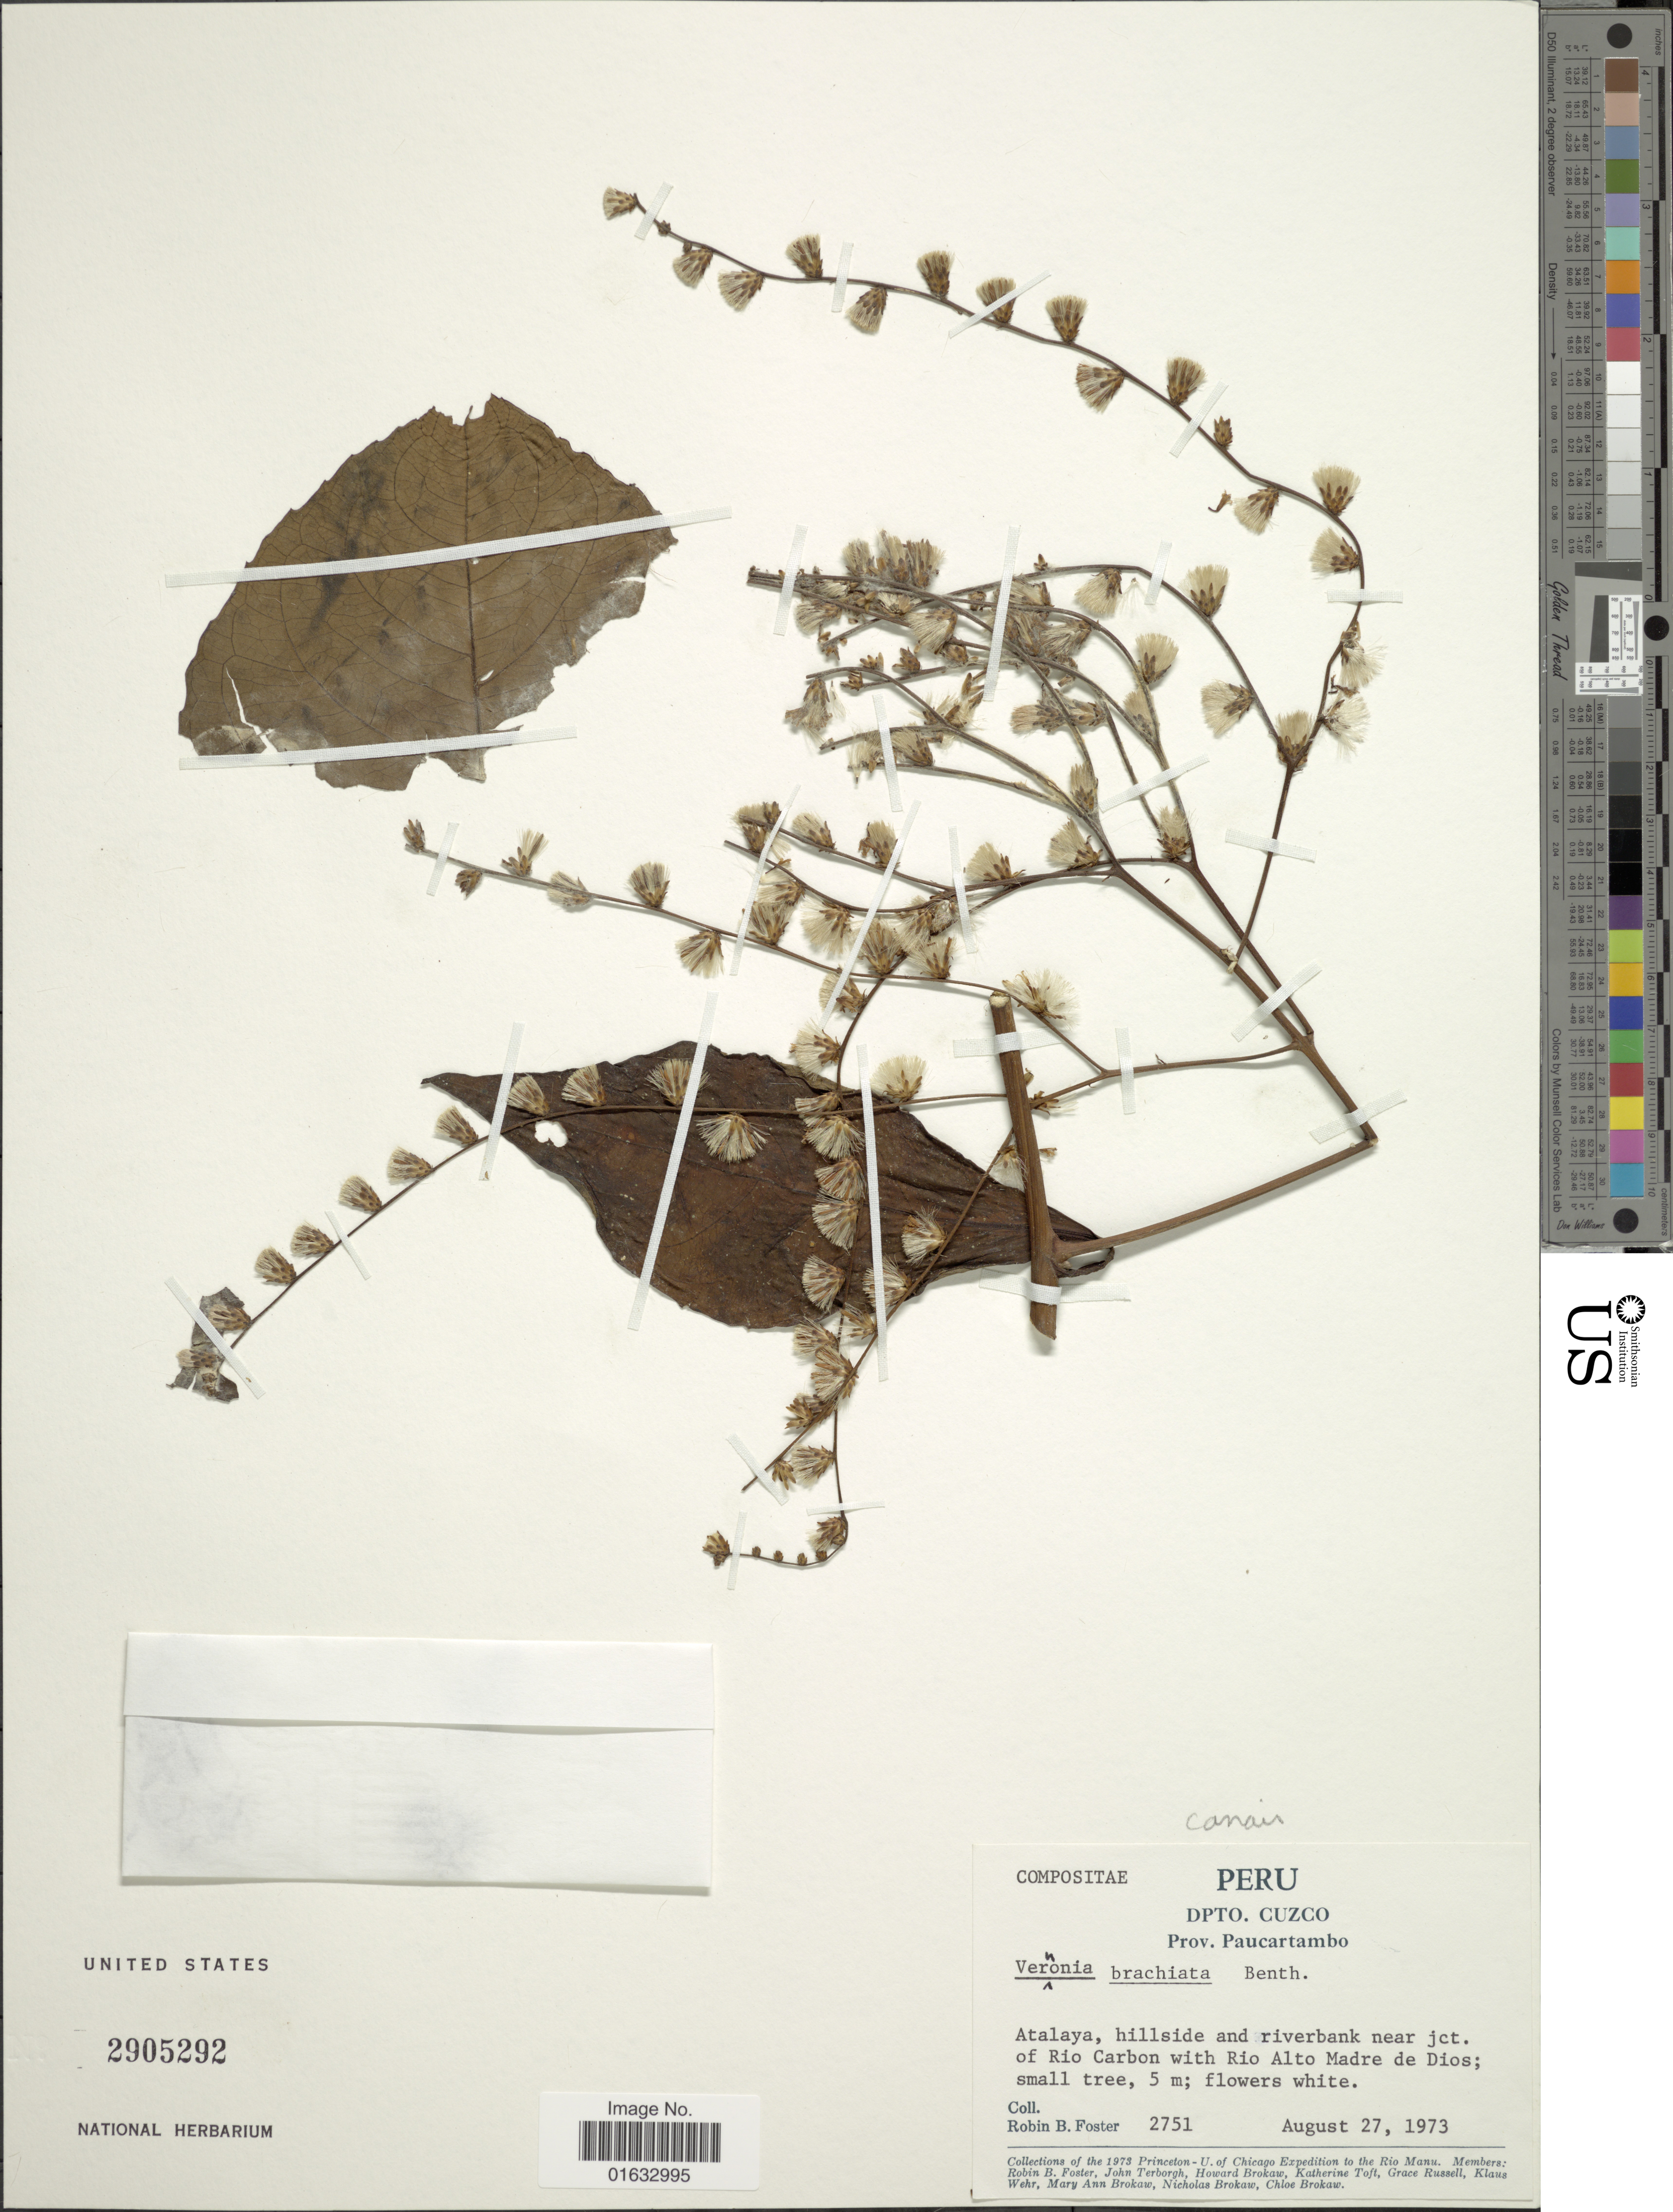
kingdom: Plantae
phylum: Tracheophyta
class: Magnoliopsida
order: Asterales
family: Asteraceae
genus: Eirmocephala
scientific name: Eirmocephala cainarachiensis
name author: (Hieron.) H. Rob.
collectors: R. B. Foster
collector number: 2751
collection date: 1973-08-27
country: Peru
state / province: Cusco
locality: Peru, Dpto. Cuzco Prov. Paucartambo. Atalaya, hillside and riverbank near jct. of Rio Carbon with Rio Alto Madre de Dios.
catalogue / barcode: US 2905292